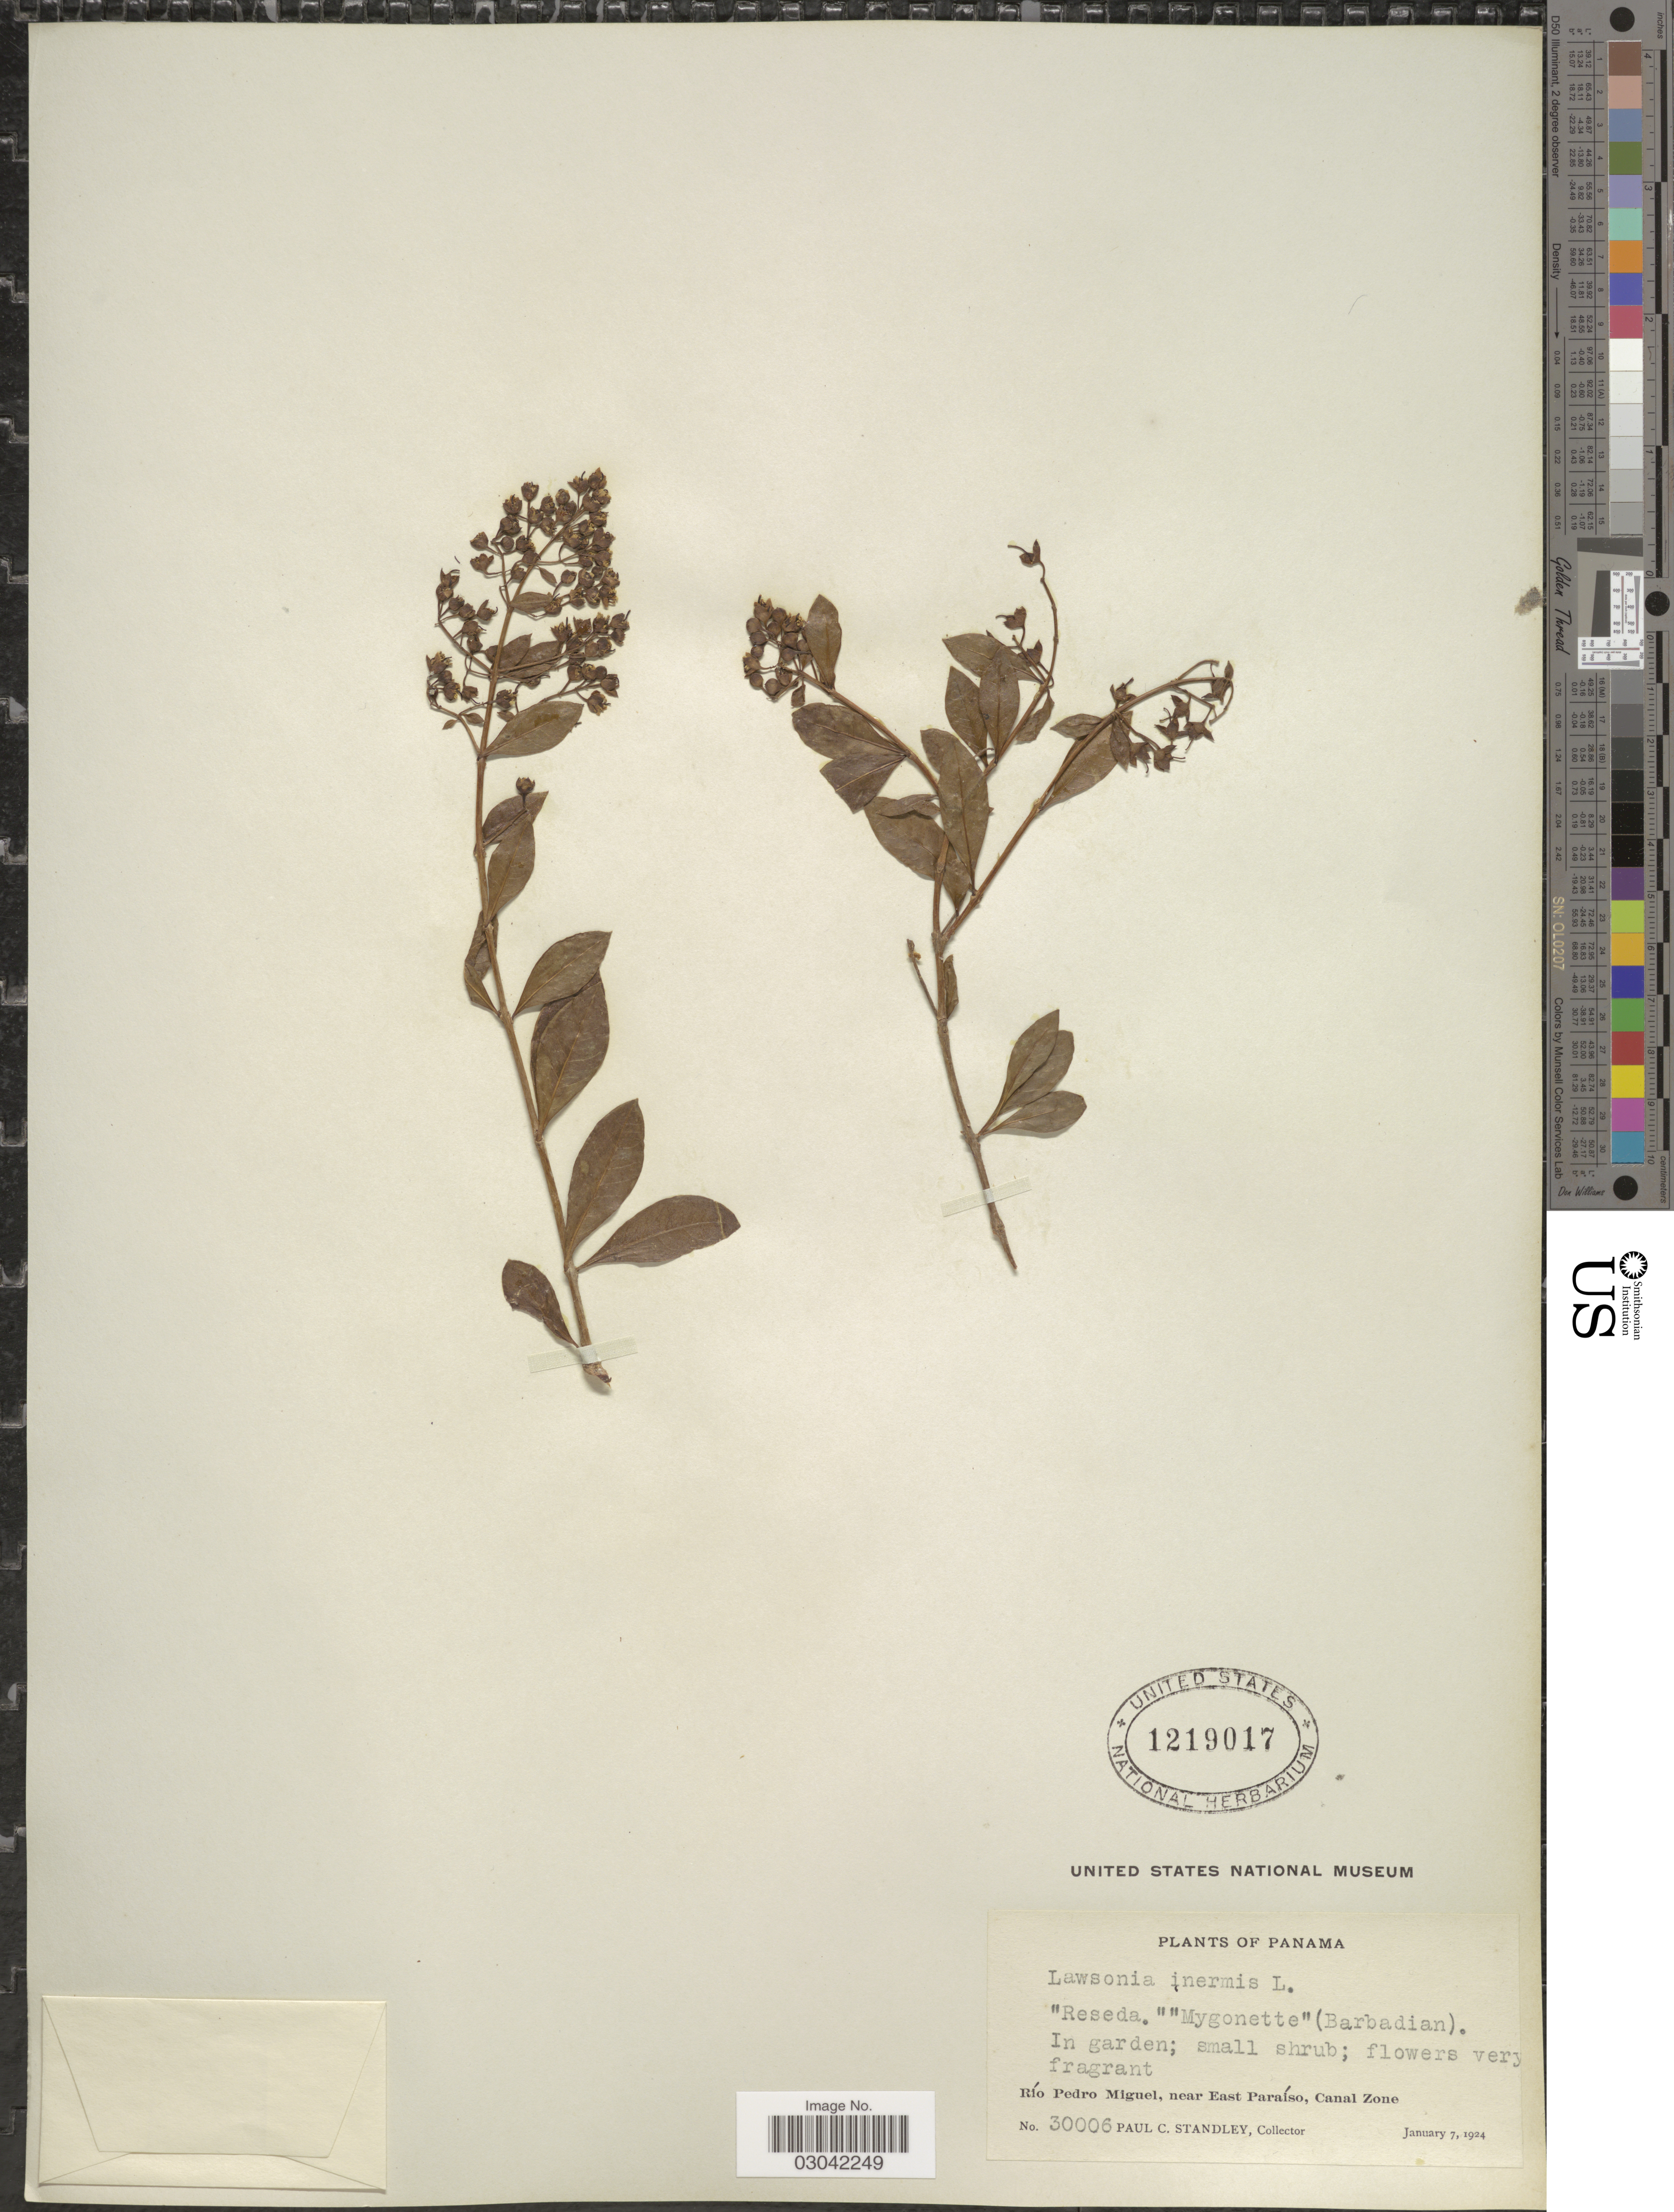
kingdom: Plantae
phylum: Tracheophyta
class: Magnoliopsida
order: Myrtales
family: Lythraceae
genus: Lawsonia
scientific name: Lawsonia inermis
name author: L.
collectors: P. C. Standley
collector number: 30006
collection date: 1924-01-07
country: Panama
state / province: Colón / Panamá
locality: Río Pedro Miguel, nea East Paraíso, Canal Zone.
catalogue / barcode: US 1219017